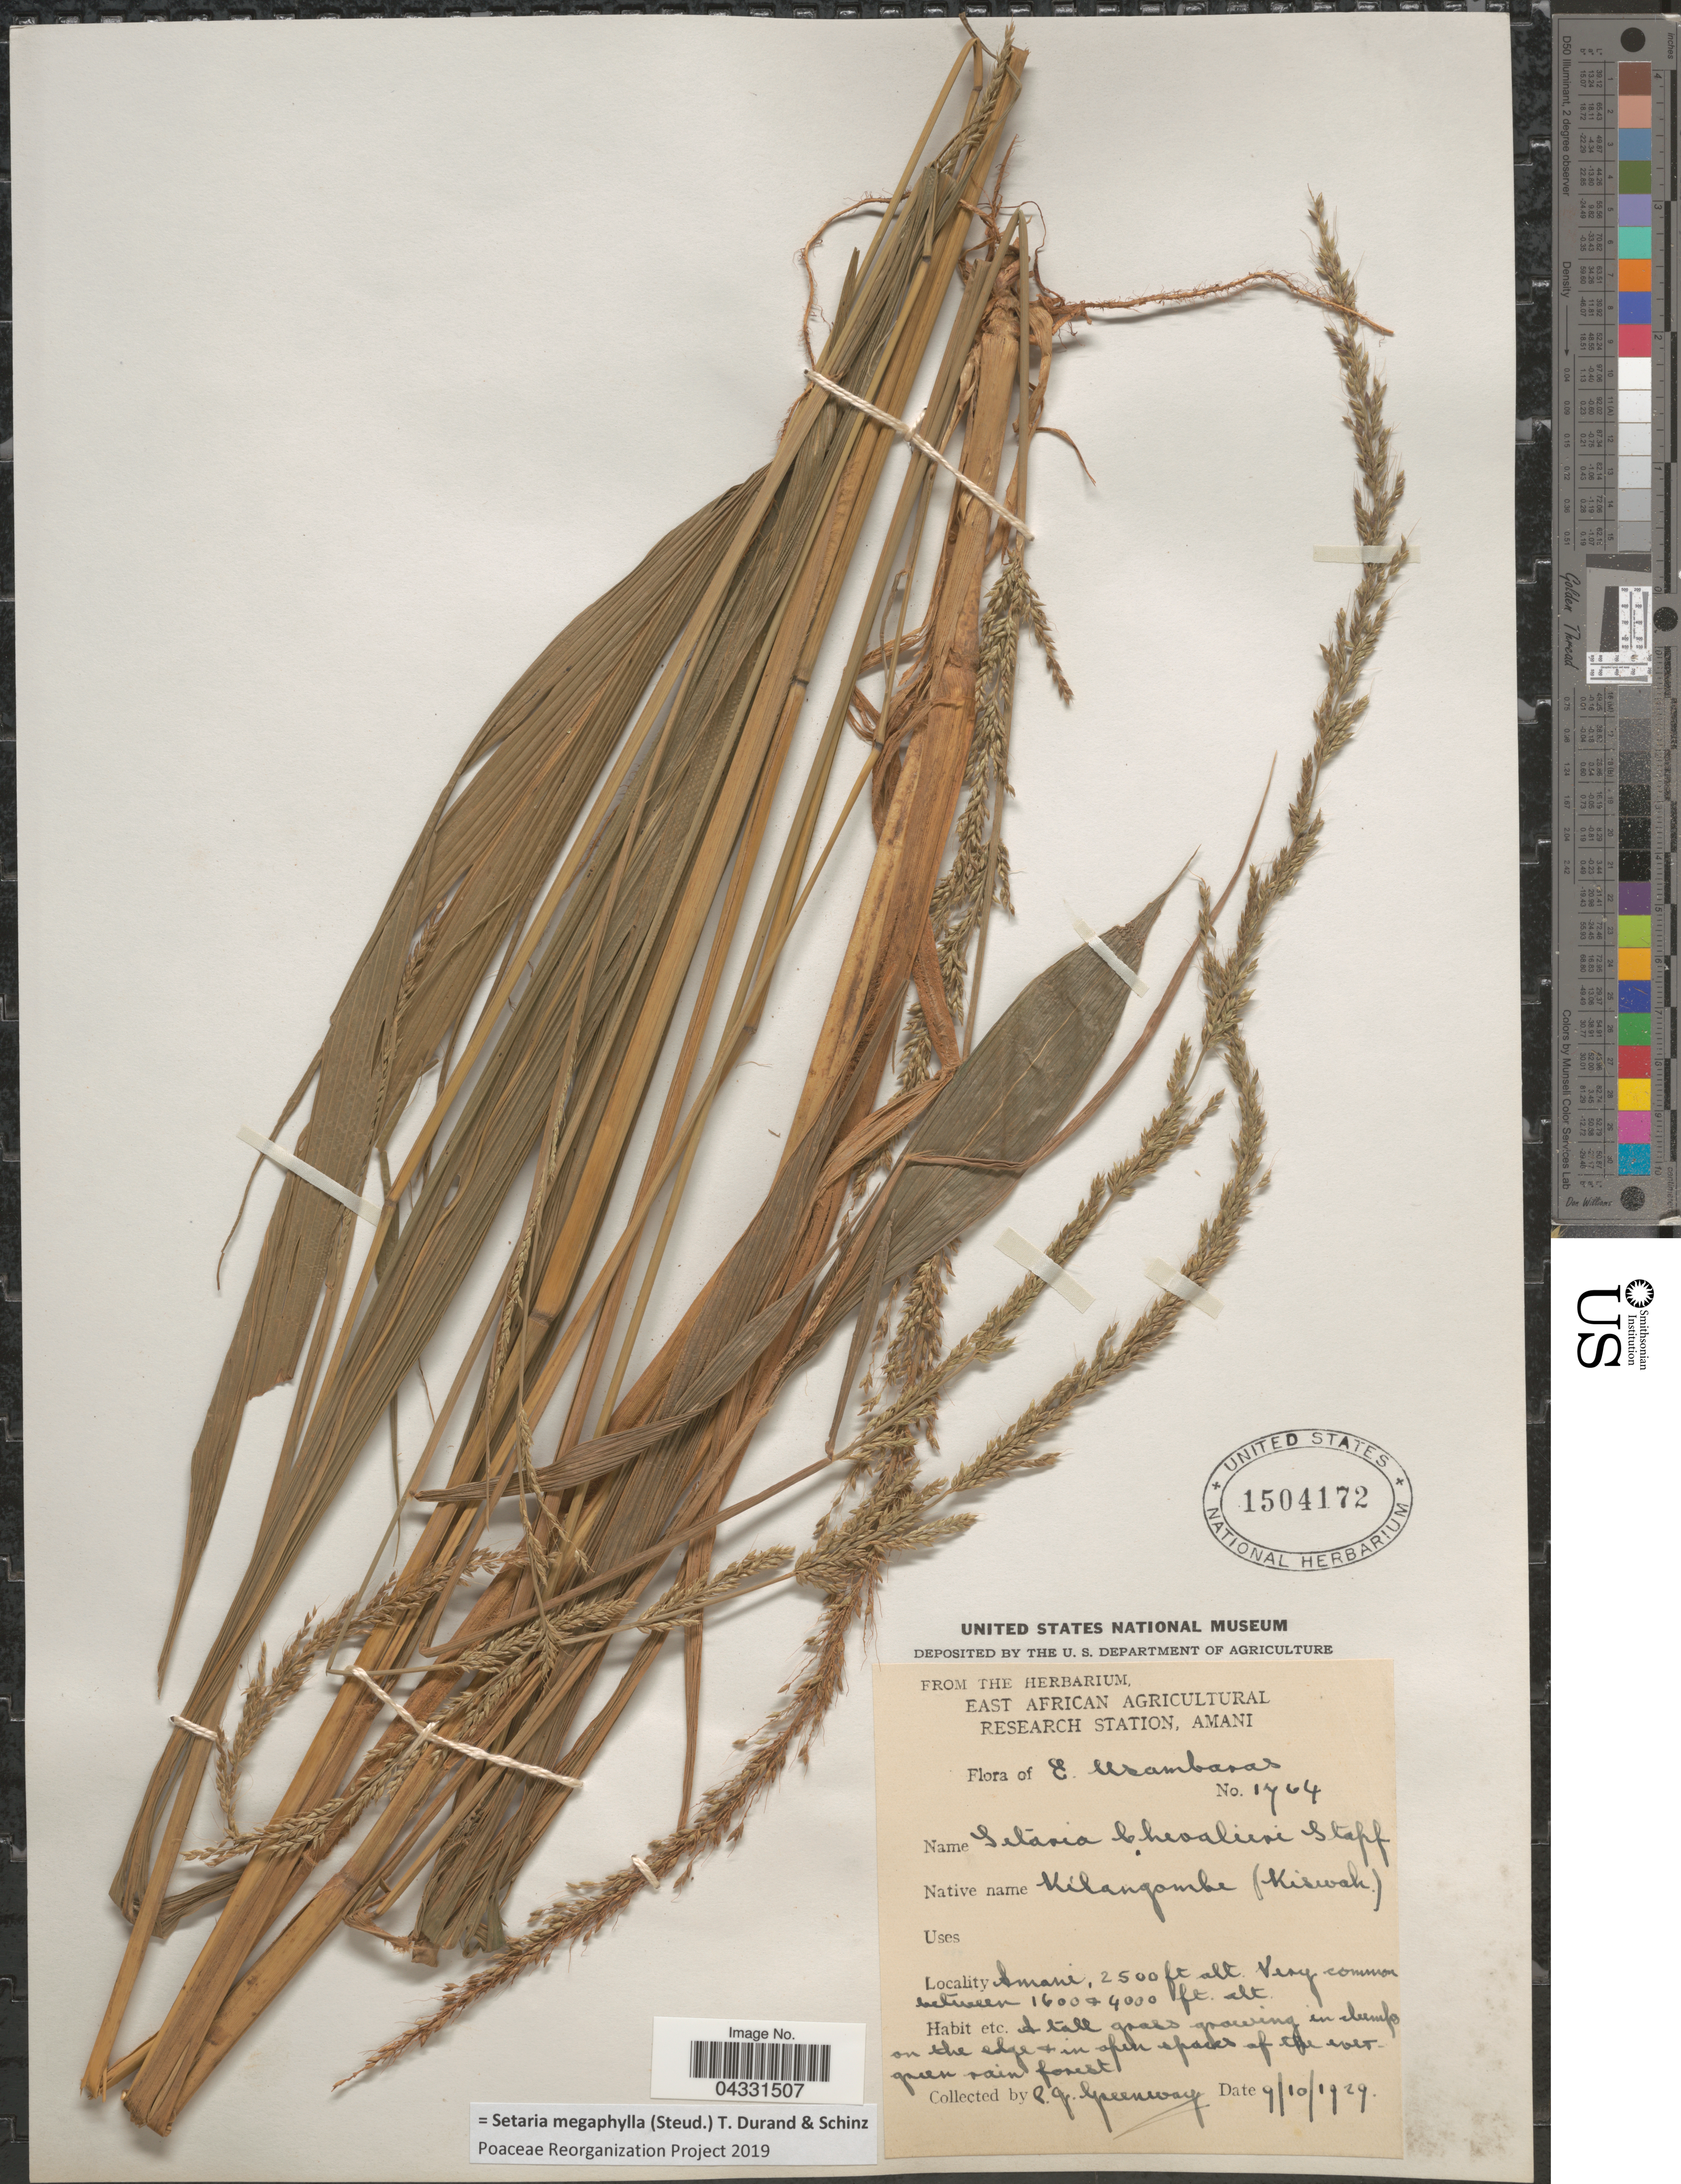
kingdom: Plantae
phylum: Tracheophyta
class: Liliopsida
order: Poales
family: Poaceae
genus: Setaria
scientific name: Setaria megaphylla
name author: (Steud.) Durieu & Schinz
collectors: P. J. Greenway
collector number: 1764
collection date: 1929-10-09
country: Tanzania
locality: E. Usambaras. Amani.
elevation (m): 762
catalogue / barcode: US 1504172